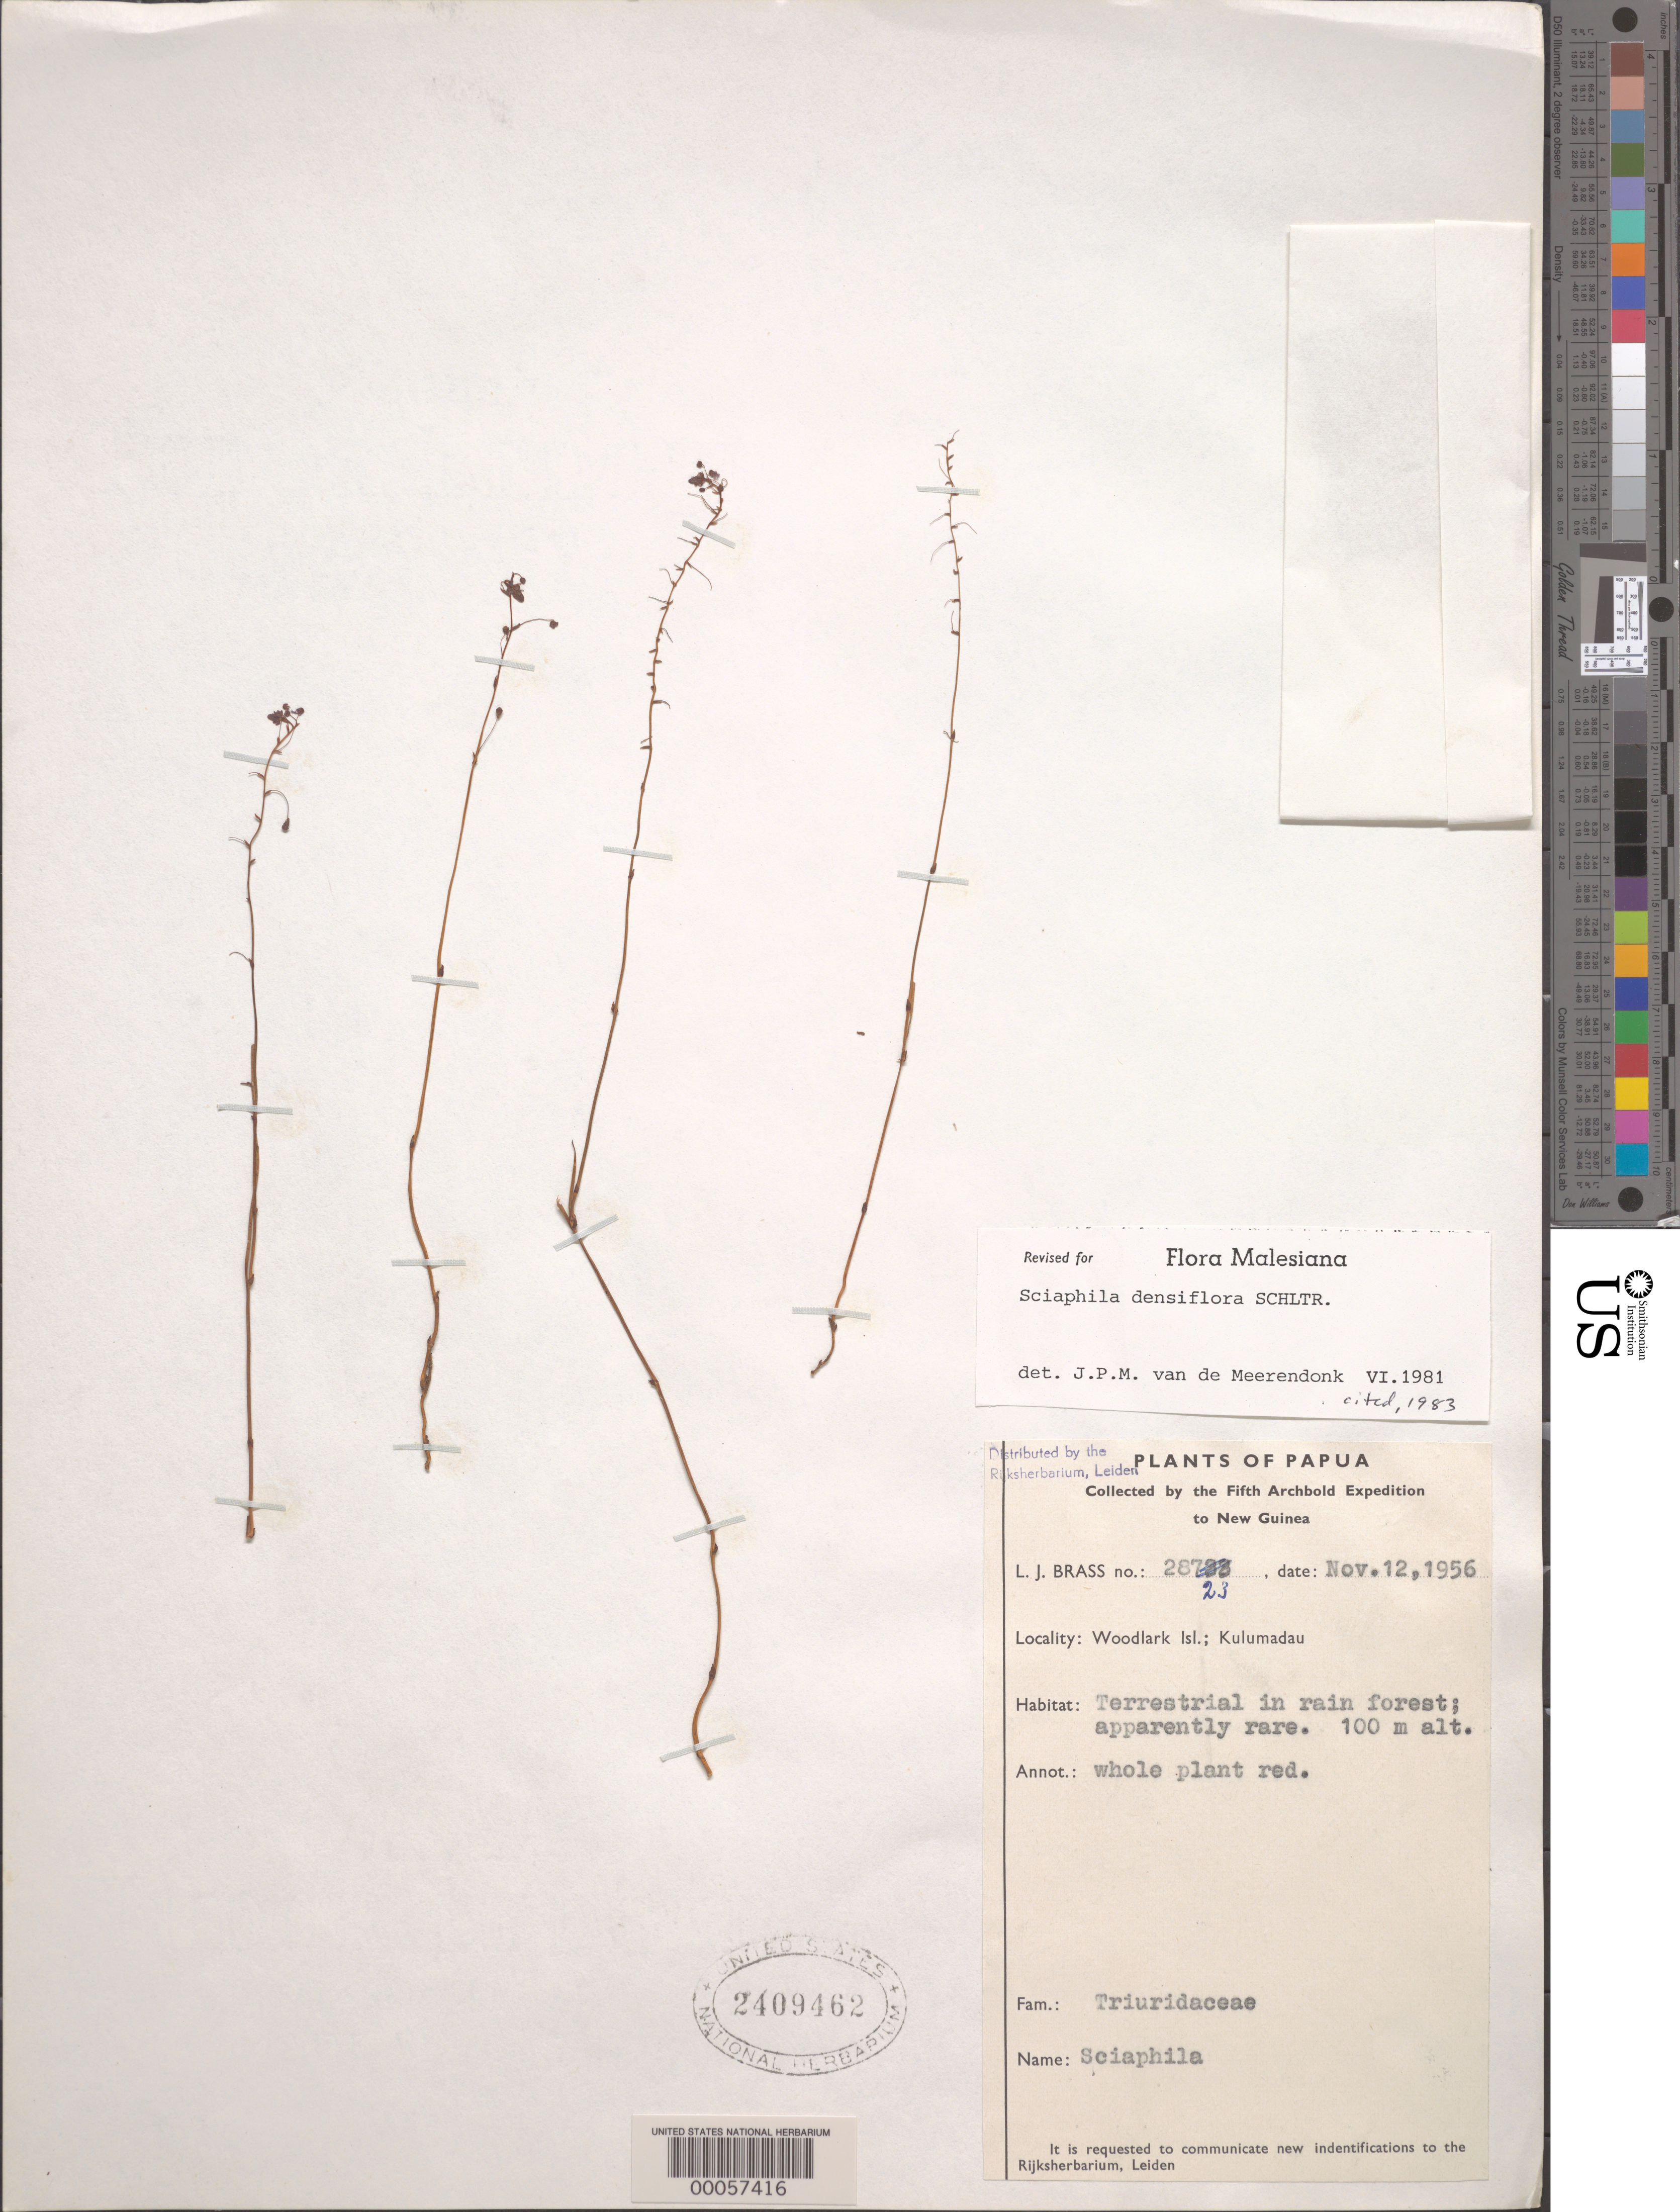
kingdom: Plantae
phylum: Tracheophyta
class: Liliopsida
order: Pandanales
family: Triuridaceae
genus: Sciaphila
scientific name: Sciaphila densiflora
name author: Schltr.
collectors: L. J. Brass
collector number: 28723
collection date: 1956-11-12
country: Papua New Guinea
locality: Papua. New Guinea. Woodlark Isl.; Kulumadau.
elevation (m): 100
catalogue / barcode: US 2409462